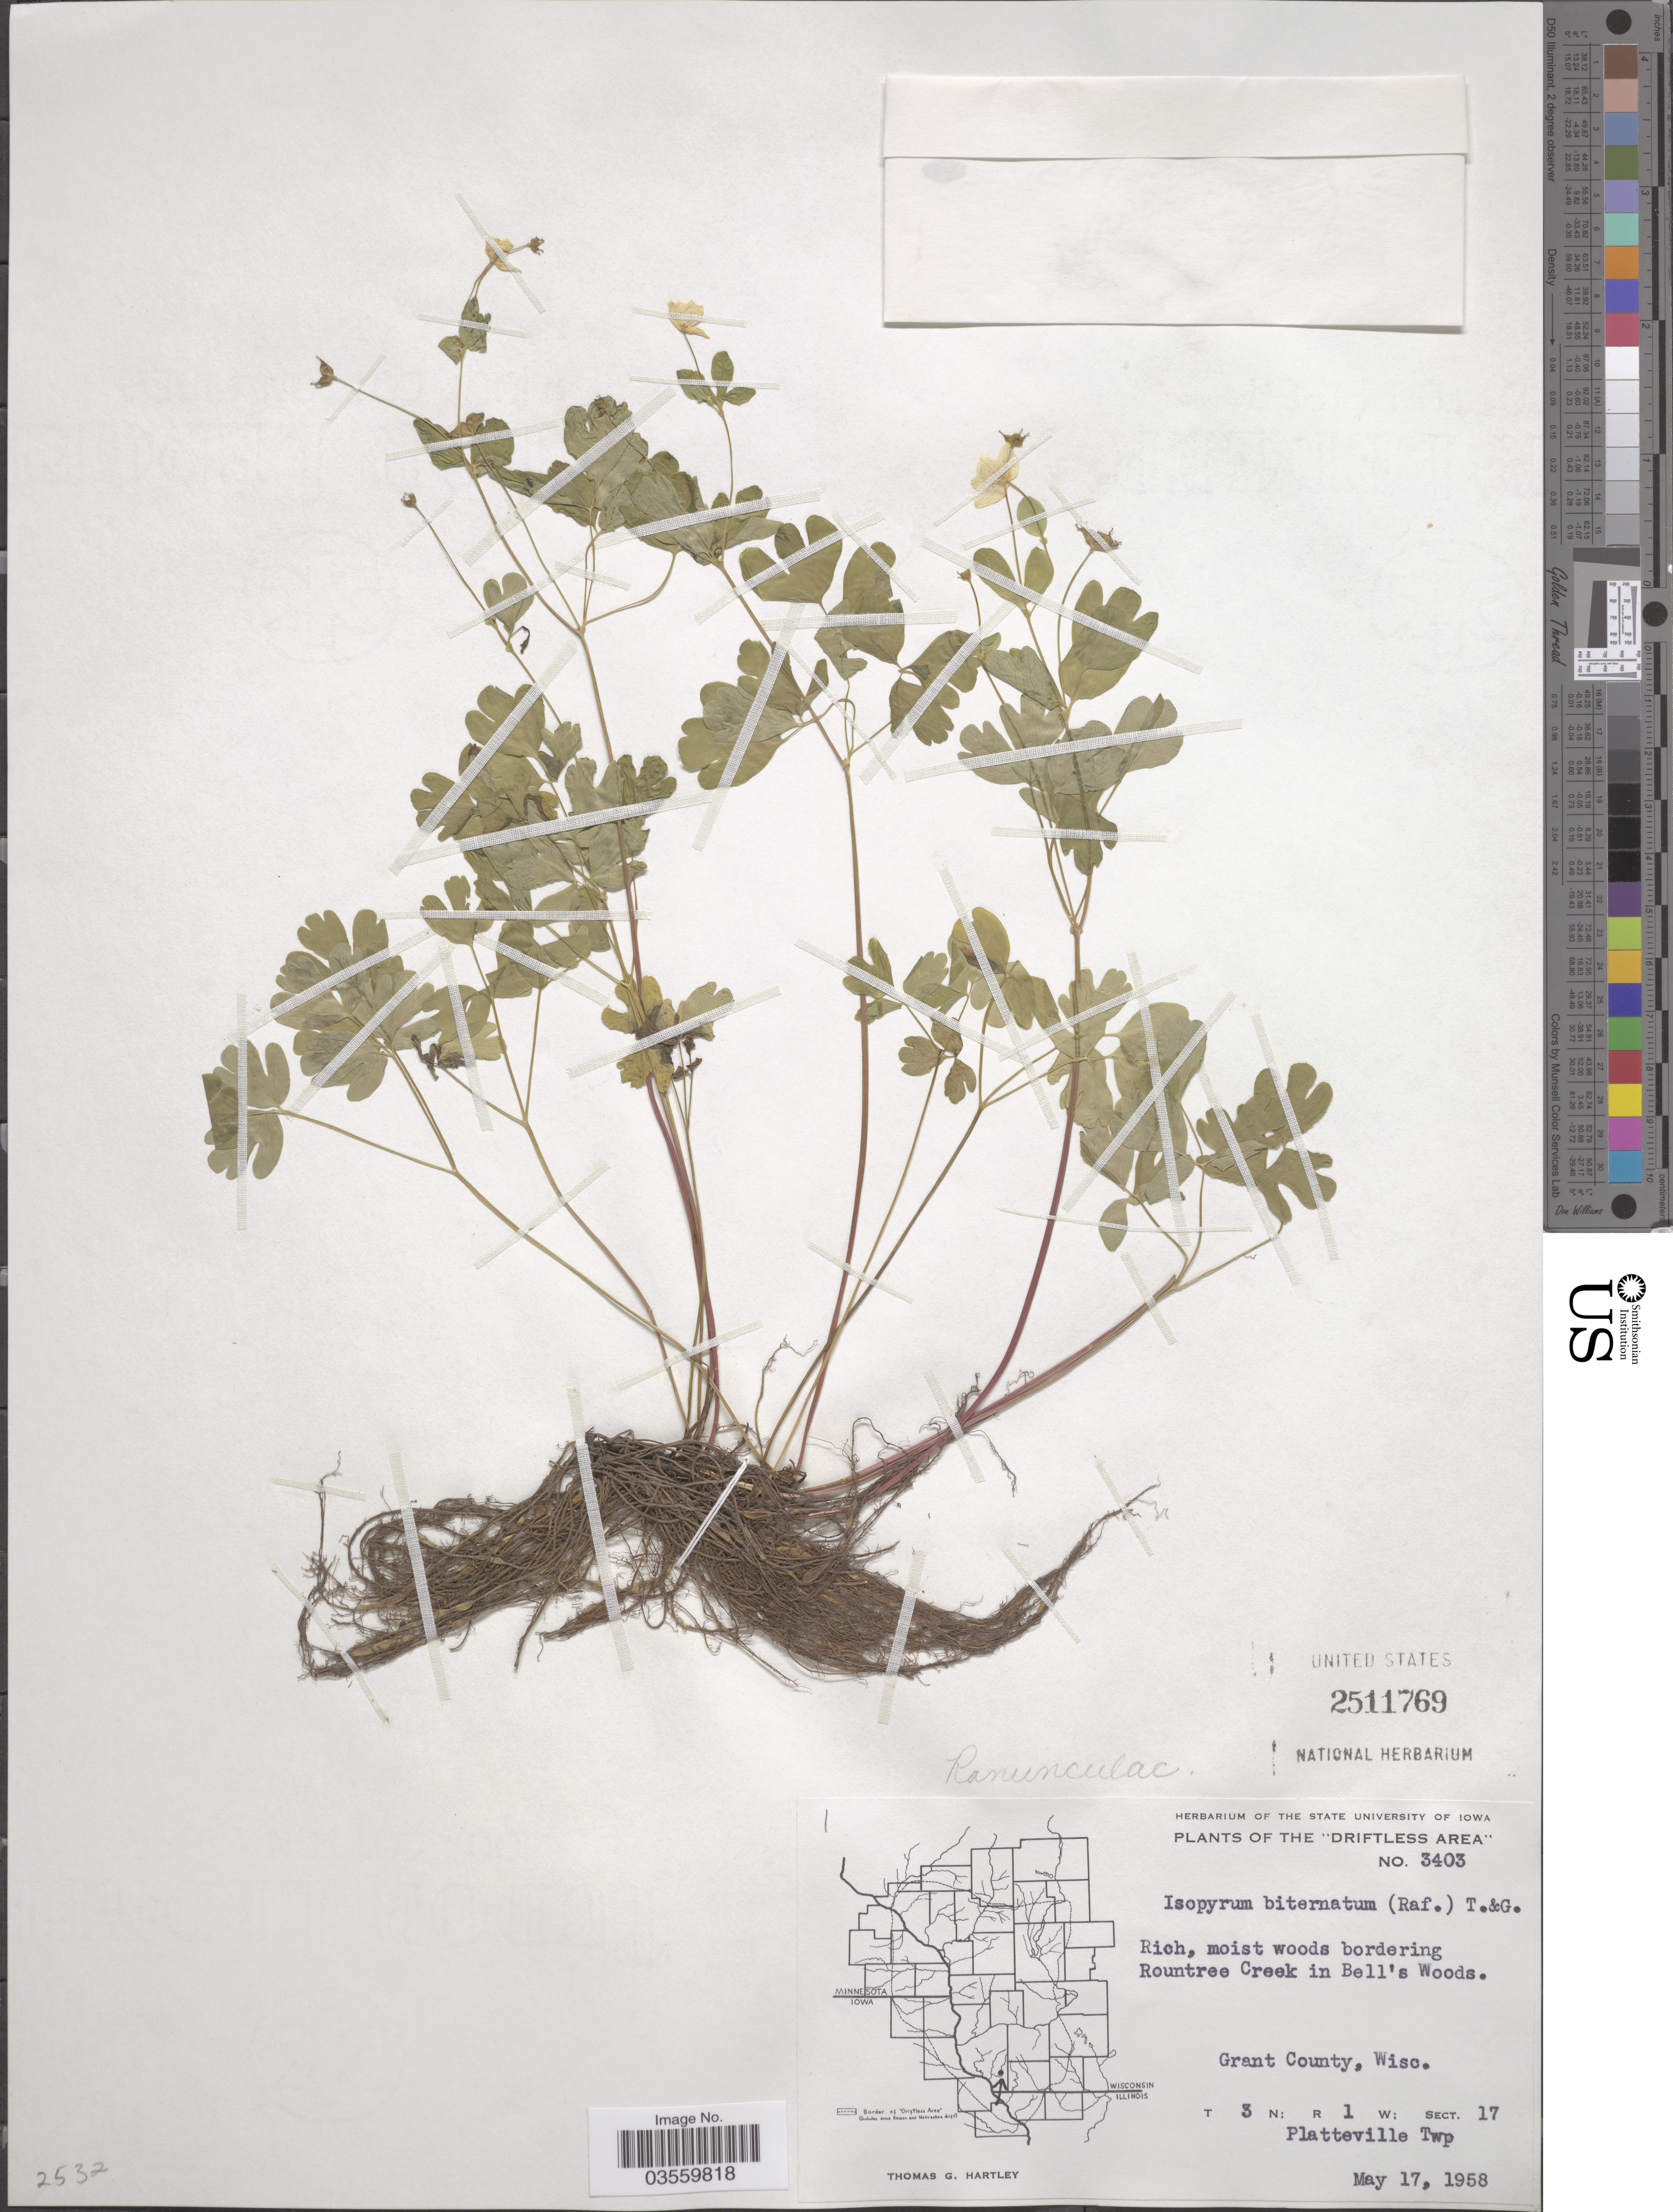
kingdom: Plantae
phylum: Tracheophyta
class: Magnoliopsida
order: Ranunculales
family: Ranunculaceae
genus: Enemion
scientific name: Enemion biternatum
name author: (Torr. & A. Gray) Raf.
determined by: Strong, Mark T., (BOT), Smithsonian Institution - National Museum of Natural History (UNITED STATES)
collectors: T. G. Hartley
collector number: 3403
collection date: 1958-05-17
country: United States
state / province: Iowa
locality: The "Driftless" Area. Rountree Creek in Bell's Woods. Grant County. T 3 N; R 1 W; Sect. 17. Platteville Twp.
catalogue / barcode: US 2511769